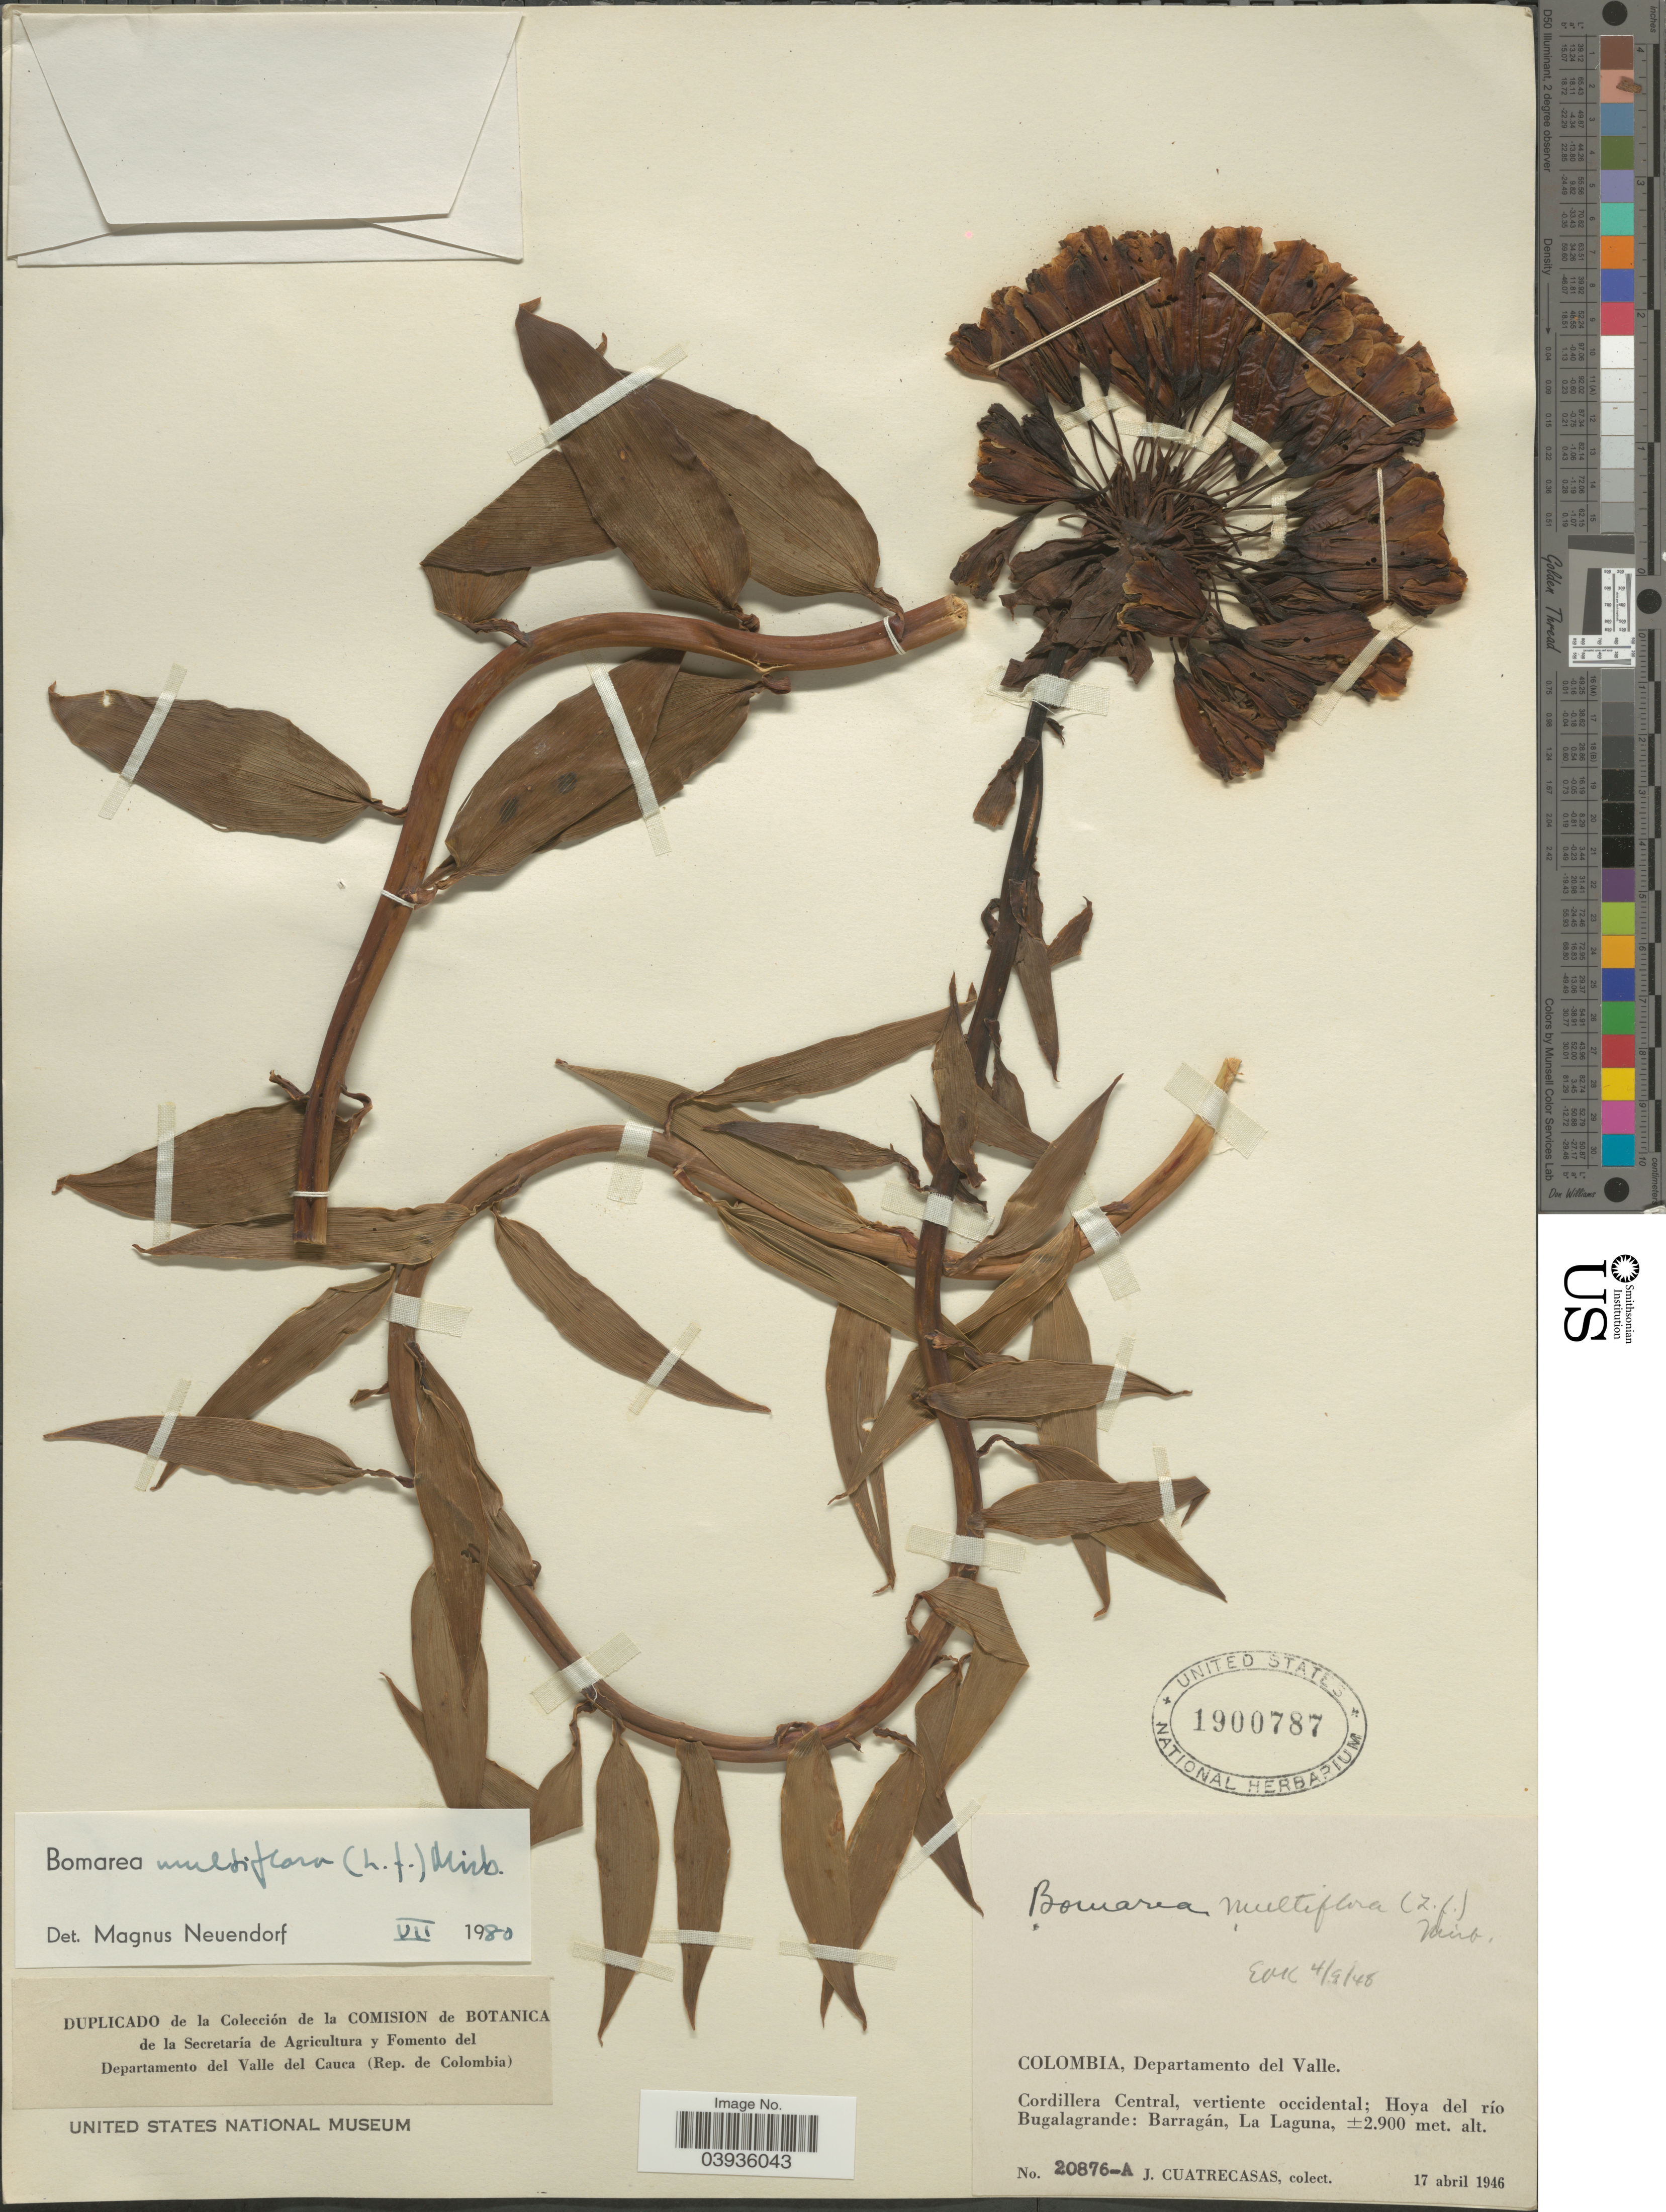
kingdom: Plantae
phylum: Tracheophyta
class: Liliopsida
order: Liliales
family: Alstroemeriaceae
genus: Bomarea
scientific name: Bomarea multiflora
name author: (L. f.) Mirb.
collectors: J. Cuatrecasas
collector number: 20876-A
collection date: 1946-04-17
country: Colombia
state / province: Valle del Cauca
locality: Departamento del Valle. Cordillera Central, vertiente occidental; Hoya del río Bugalagrande; Barragán, La Laguna.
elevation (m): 2900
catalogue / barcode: US 1900787